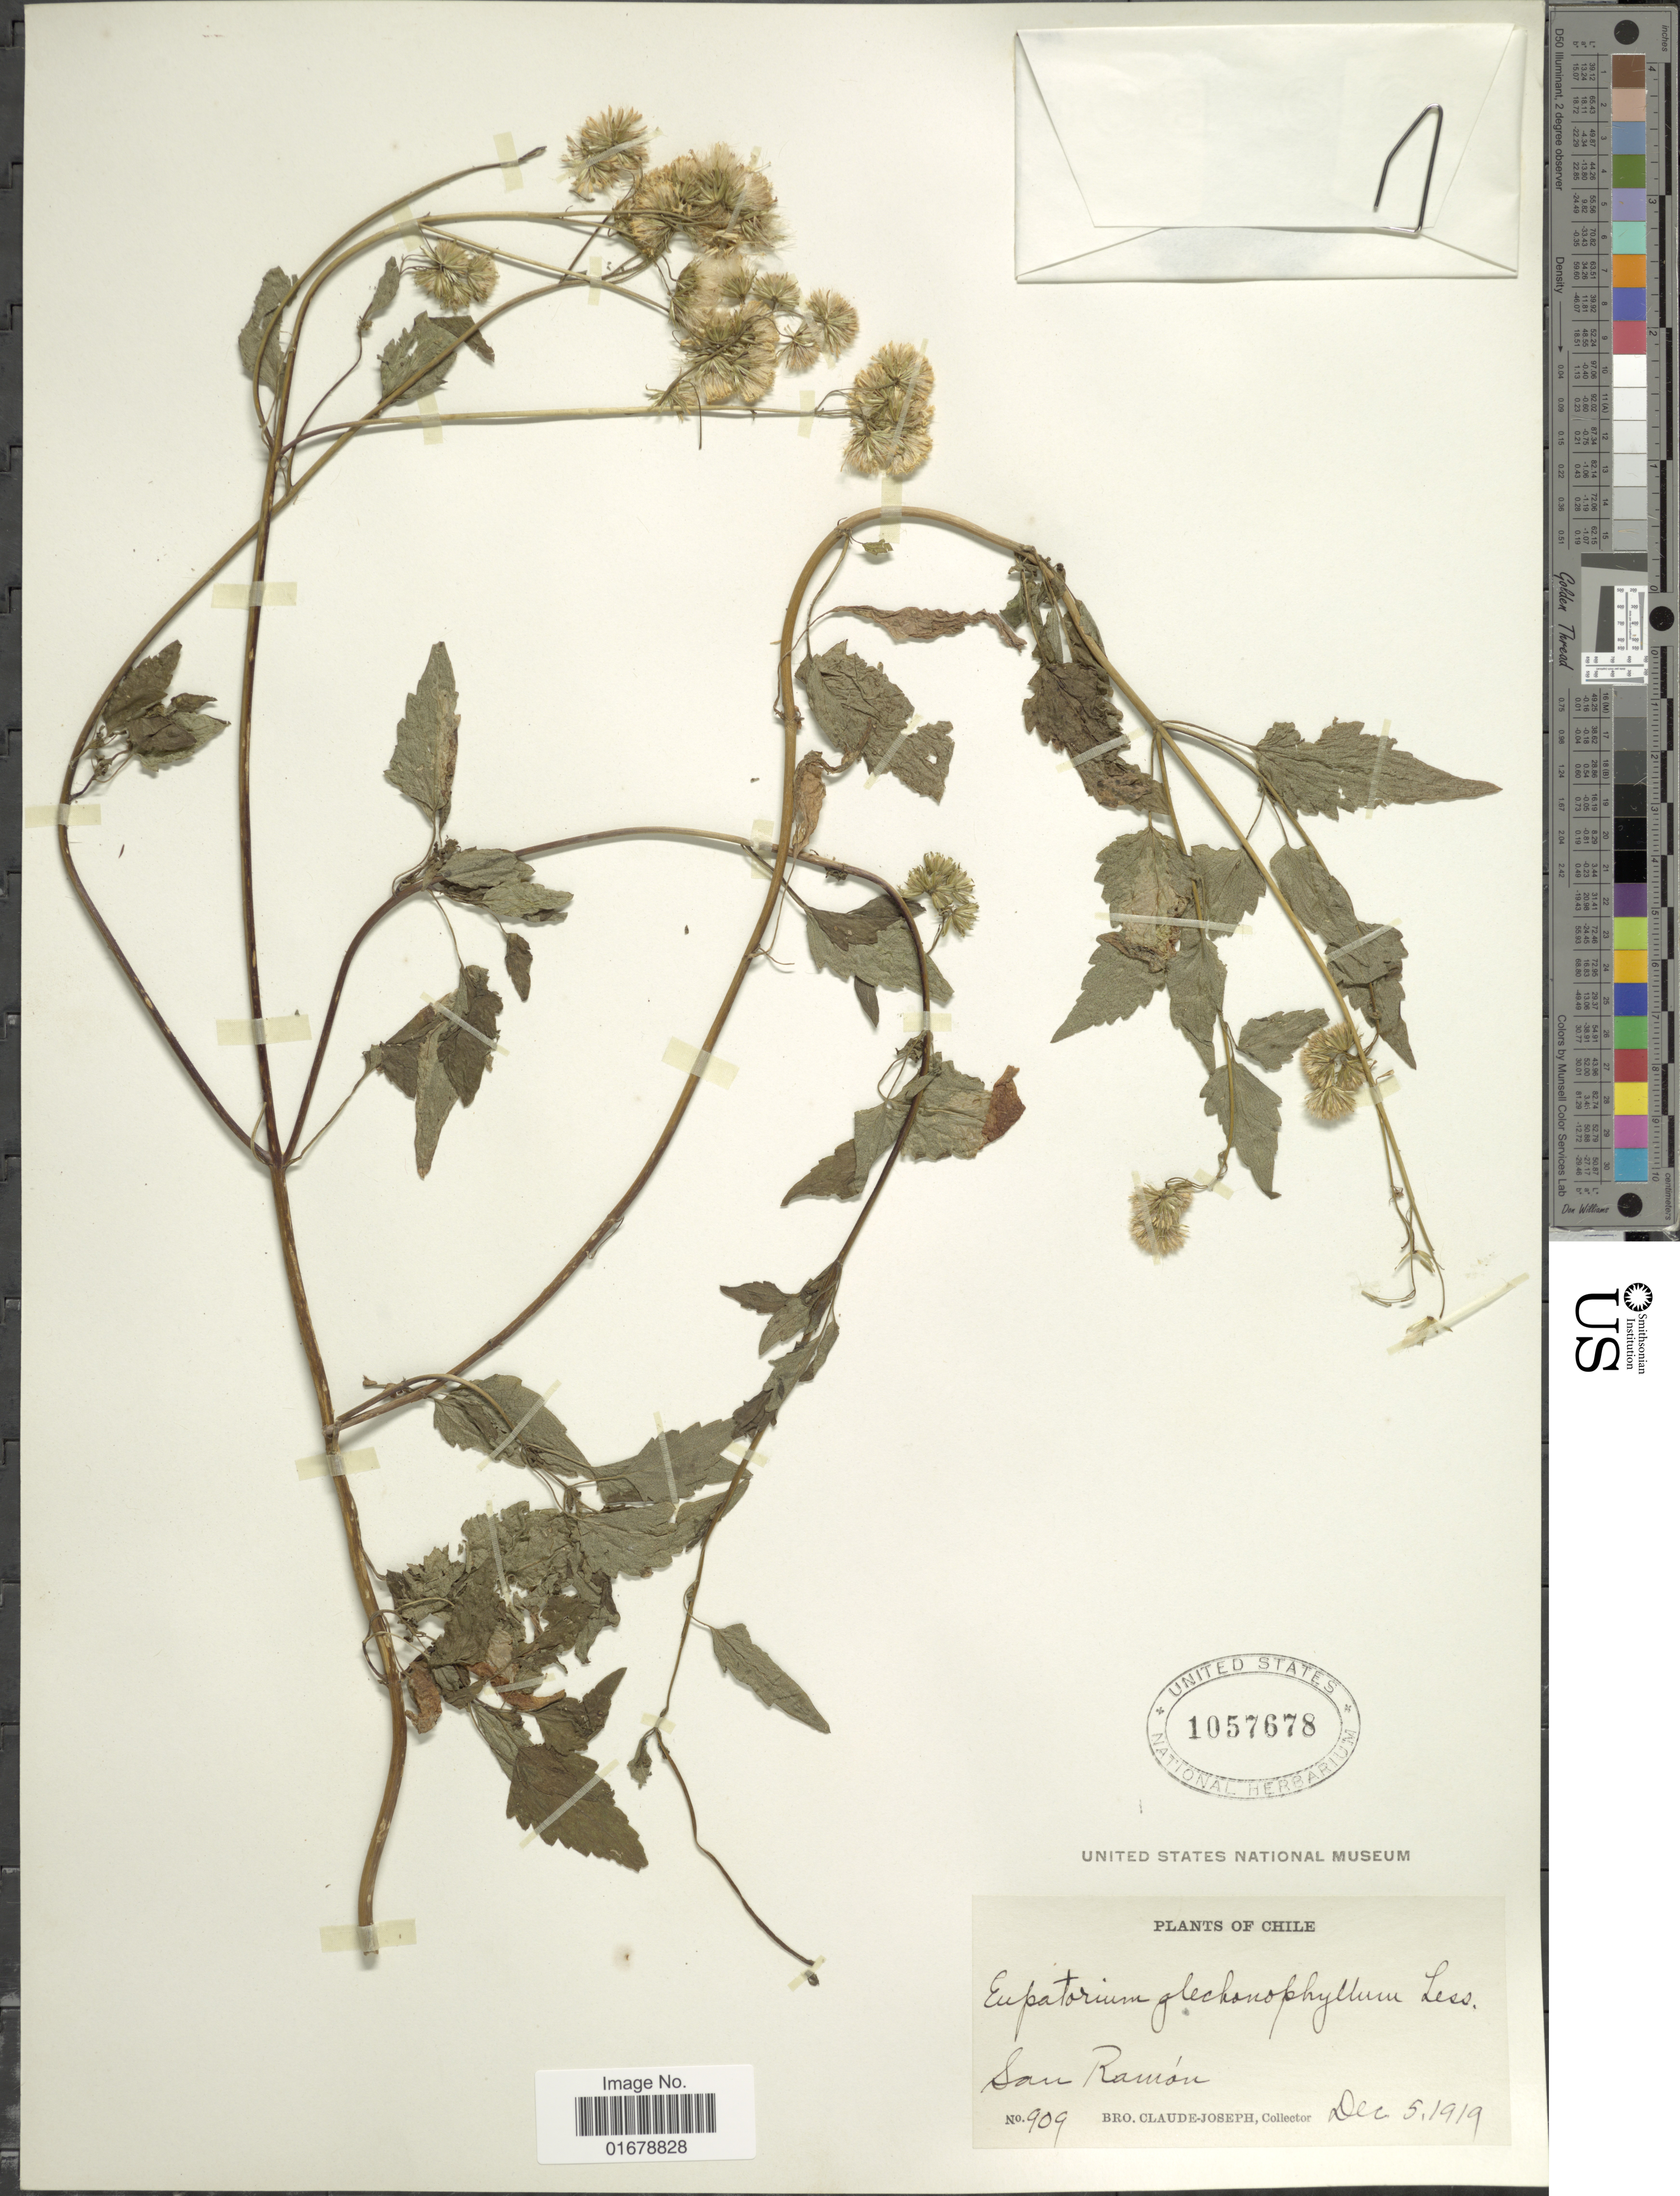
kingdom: Plantae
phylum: Tracheophyta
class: Magnoliopsida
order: Asterales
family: Asteraceae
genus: Ageratina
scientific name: Ageratina glechonophylla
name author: (Less.) R.M. King & H. Rob.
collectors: Bro. Claude-Joseph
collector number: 909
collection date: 1919-12-05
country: Chile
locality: Chile. San Ramon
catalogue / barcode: US 1057678